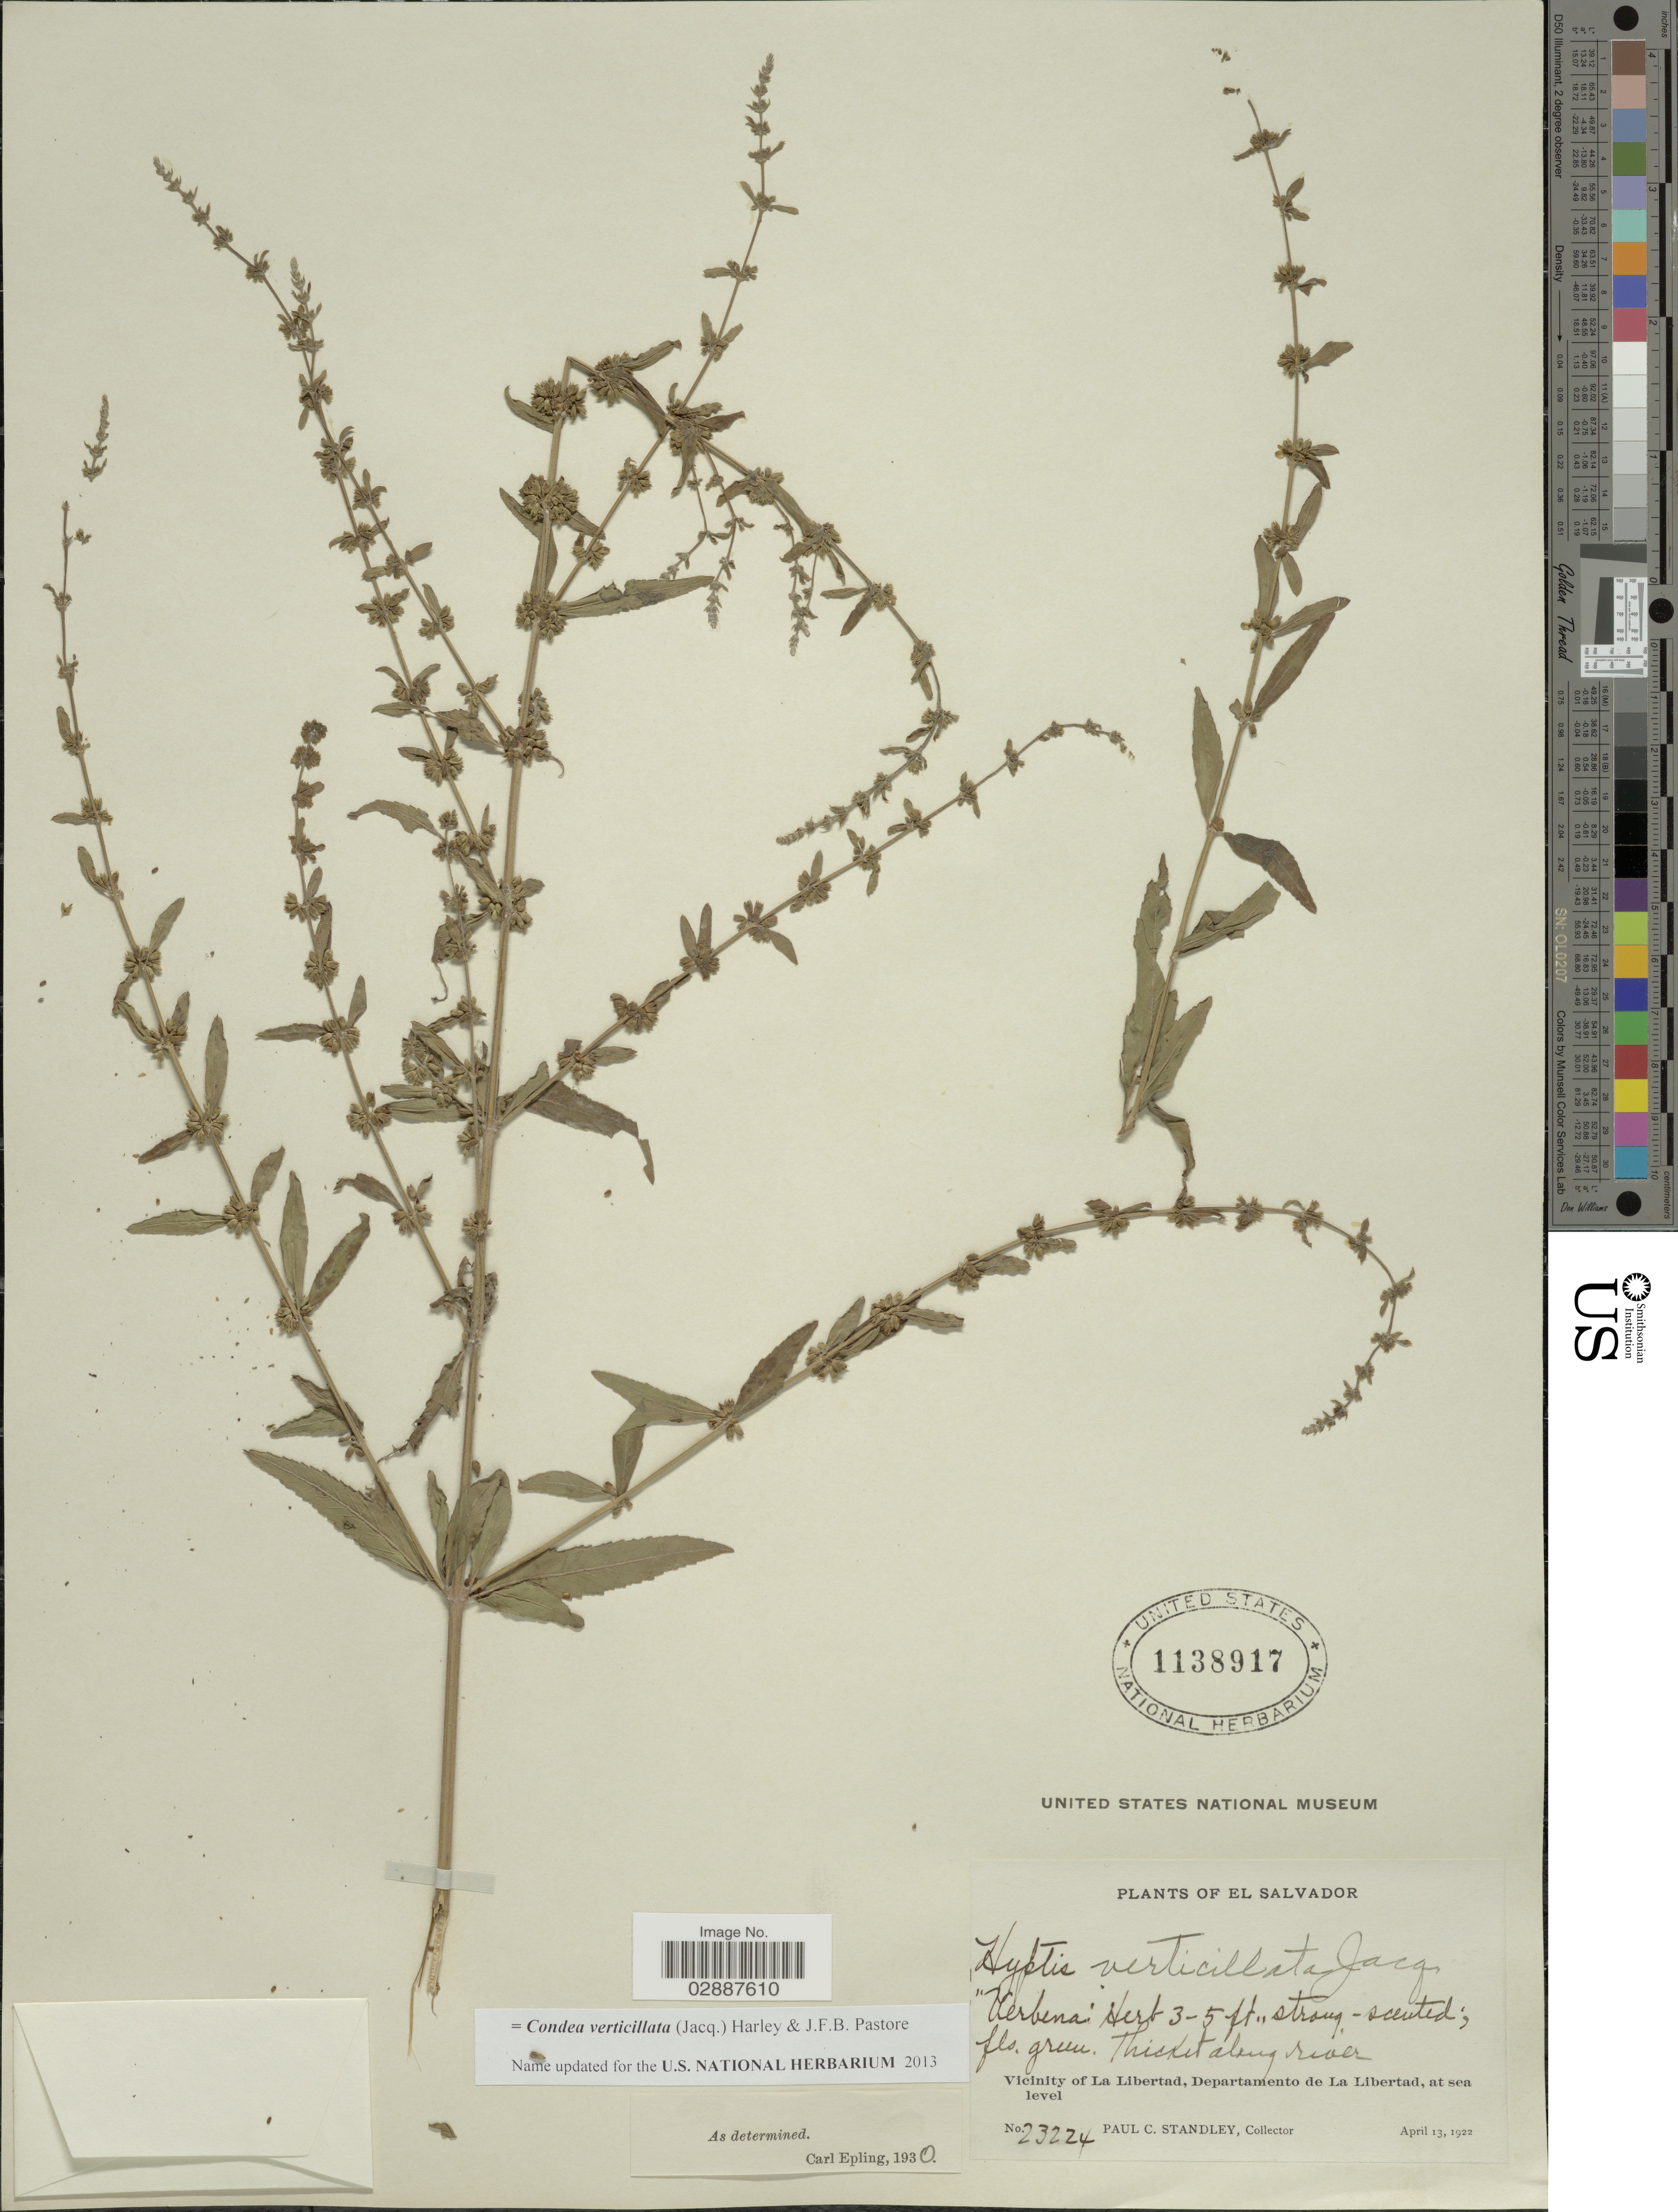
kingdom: Plantae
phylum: Tracheophyta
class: Magnoliopsida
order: Lamiales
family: Lamiaceae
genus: Condea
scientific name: Condea verticillata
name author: (Jacq.) Harley & J.F.B. Pastore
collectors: P. C. Standley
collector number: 23224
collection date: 1922-04-13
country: El Salvador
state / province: La Libertad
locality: Vicinity of La Libertad, Departamento de La Libertad.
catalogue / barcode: US 1138917